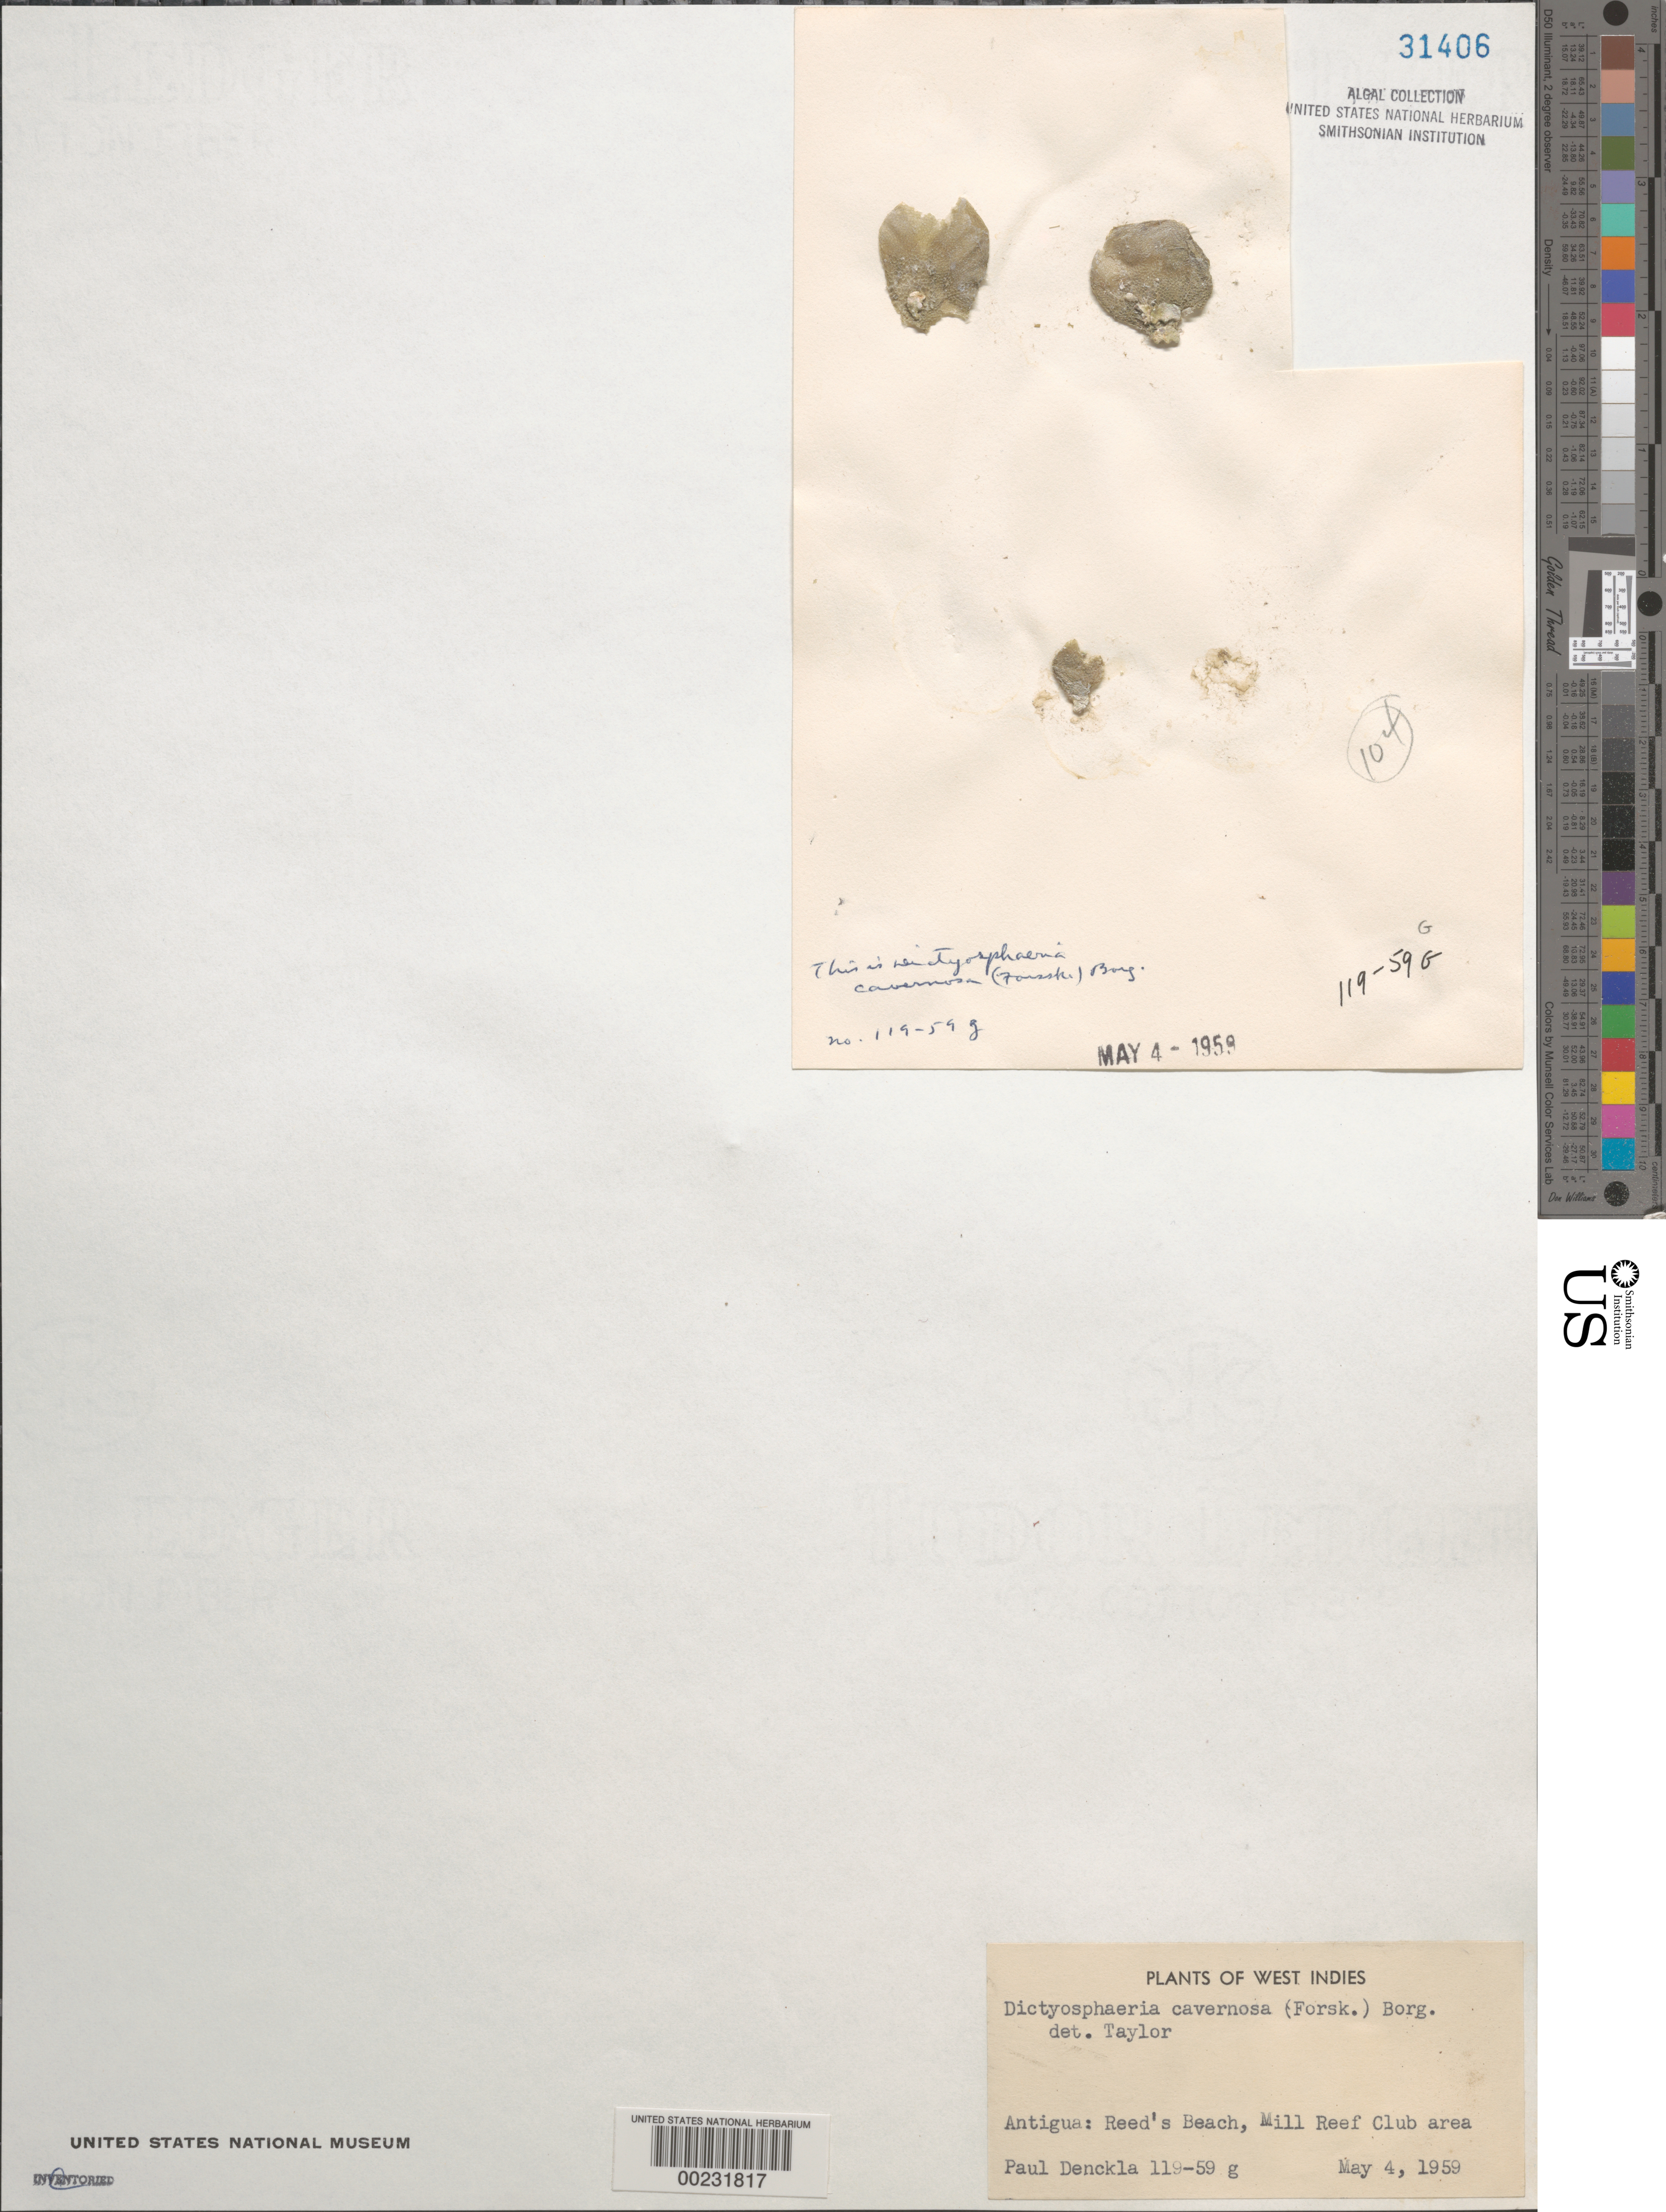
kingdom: Plantae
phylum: Chlorophyta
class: Ulvophyceae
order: Siphonocladales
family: Siphonocladaceae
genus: Dictyosphaeria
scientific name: Dictyosphaeria cavernosa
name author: (Forssk.) Børgesen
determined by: Taylor, William R.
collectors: P. Denckla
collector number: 119-59g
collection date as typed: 04 May 1959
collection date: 1959-05-04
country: Antigua and Barbuda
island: Antigua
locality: Reed's Beach, Mill Reef Club area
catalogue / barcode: US 31406